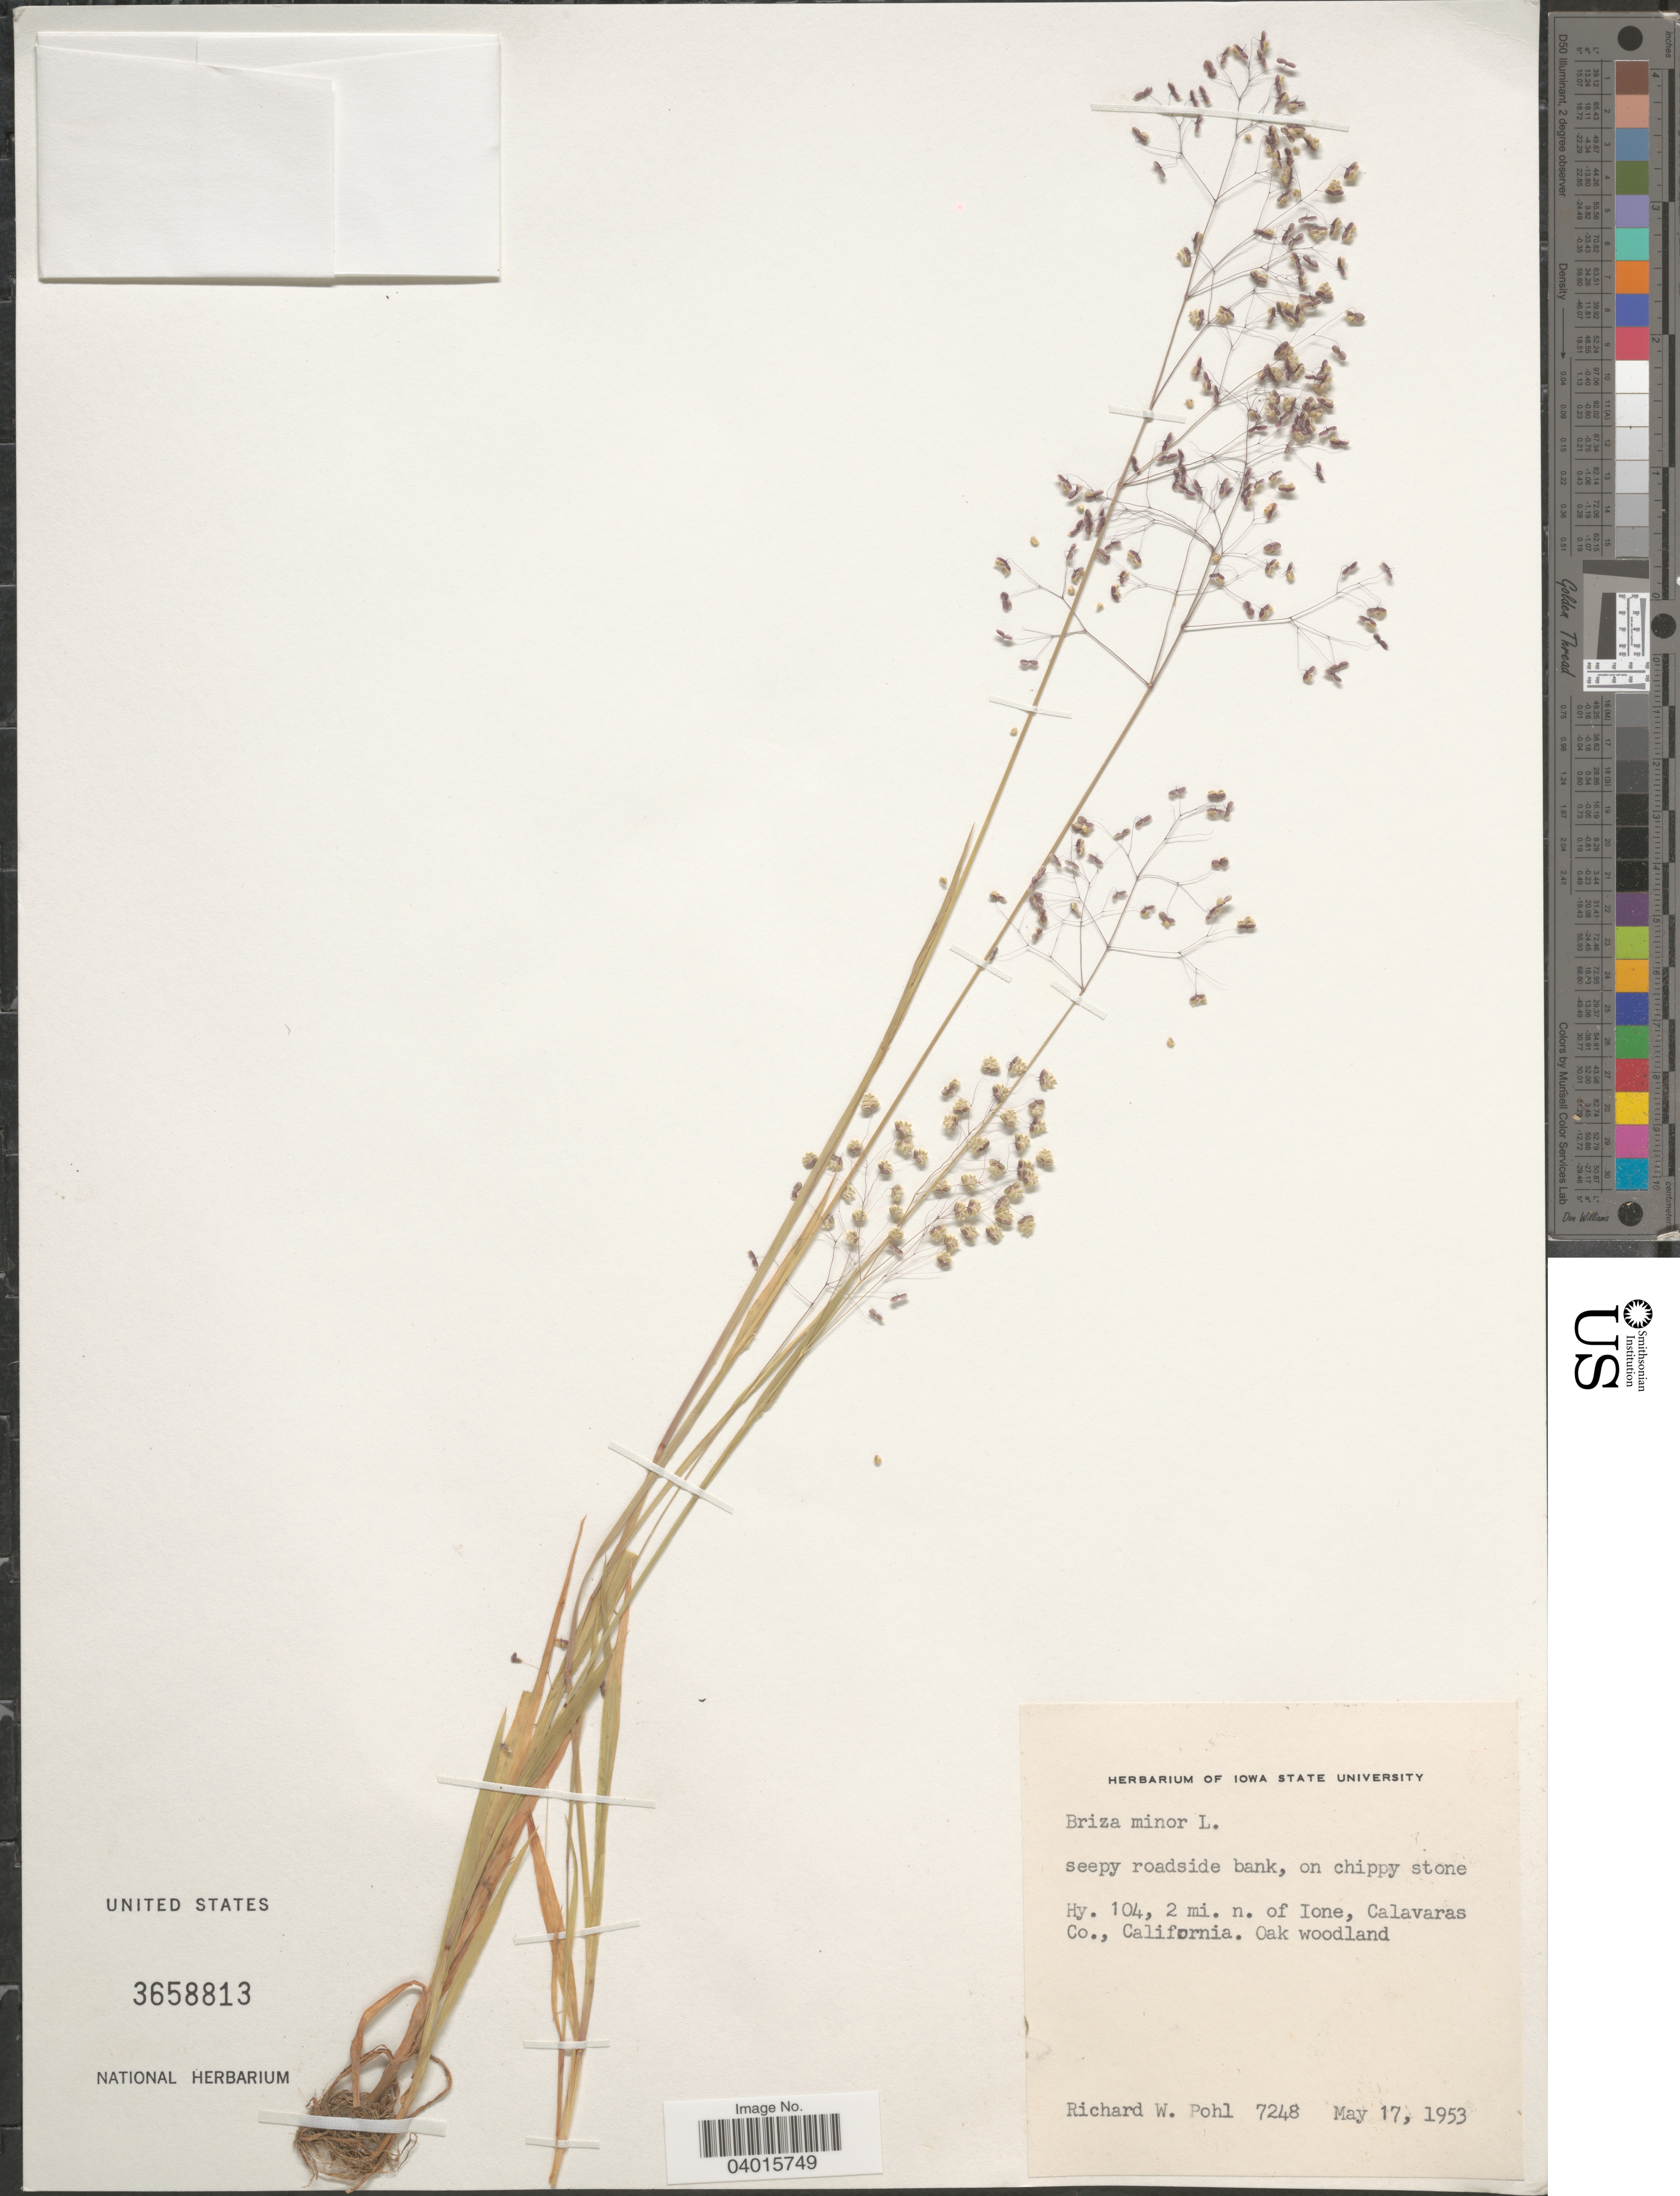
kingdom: Plantae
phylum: Tracheophyta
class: Liliopsida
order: Poales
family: Poaceae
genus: Briza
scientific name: Briza minor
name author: L.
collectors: R. W. Pohl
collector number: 7248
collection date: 1953-05-17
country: United States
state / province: California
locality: Seepy roadside bank, on chippy stone. Hy. 104, 2 mi. n. of Ione, Calavaras Co. Oak woodland.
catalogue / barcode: US 3658813